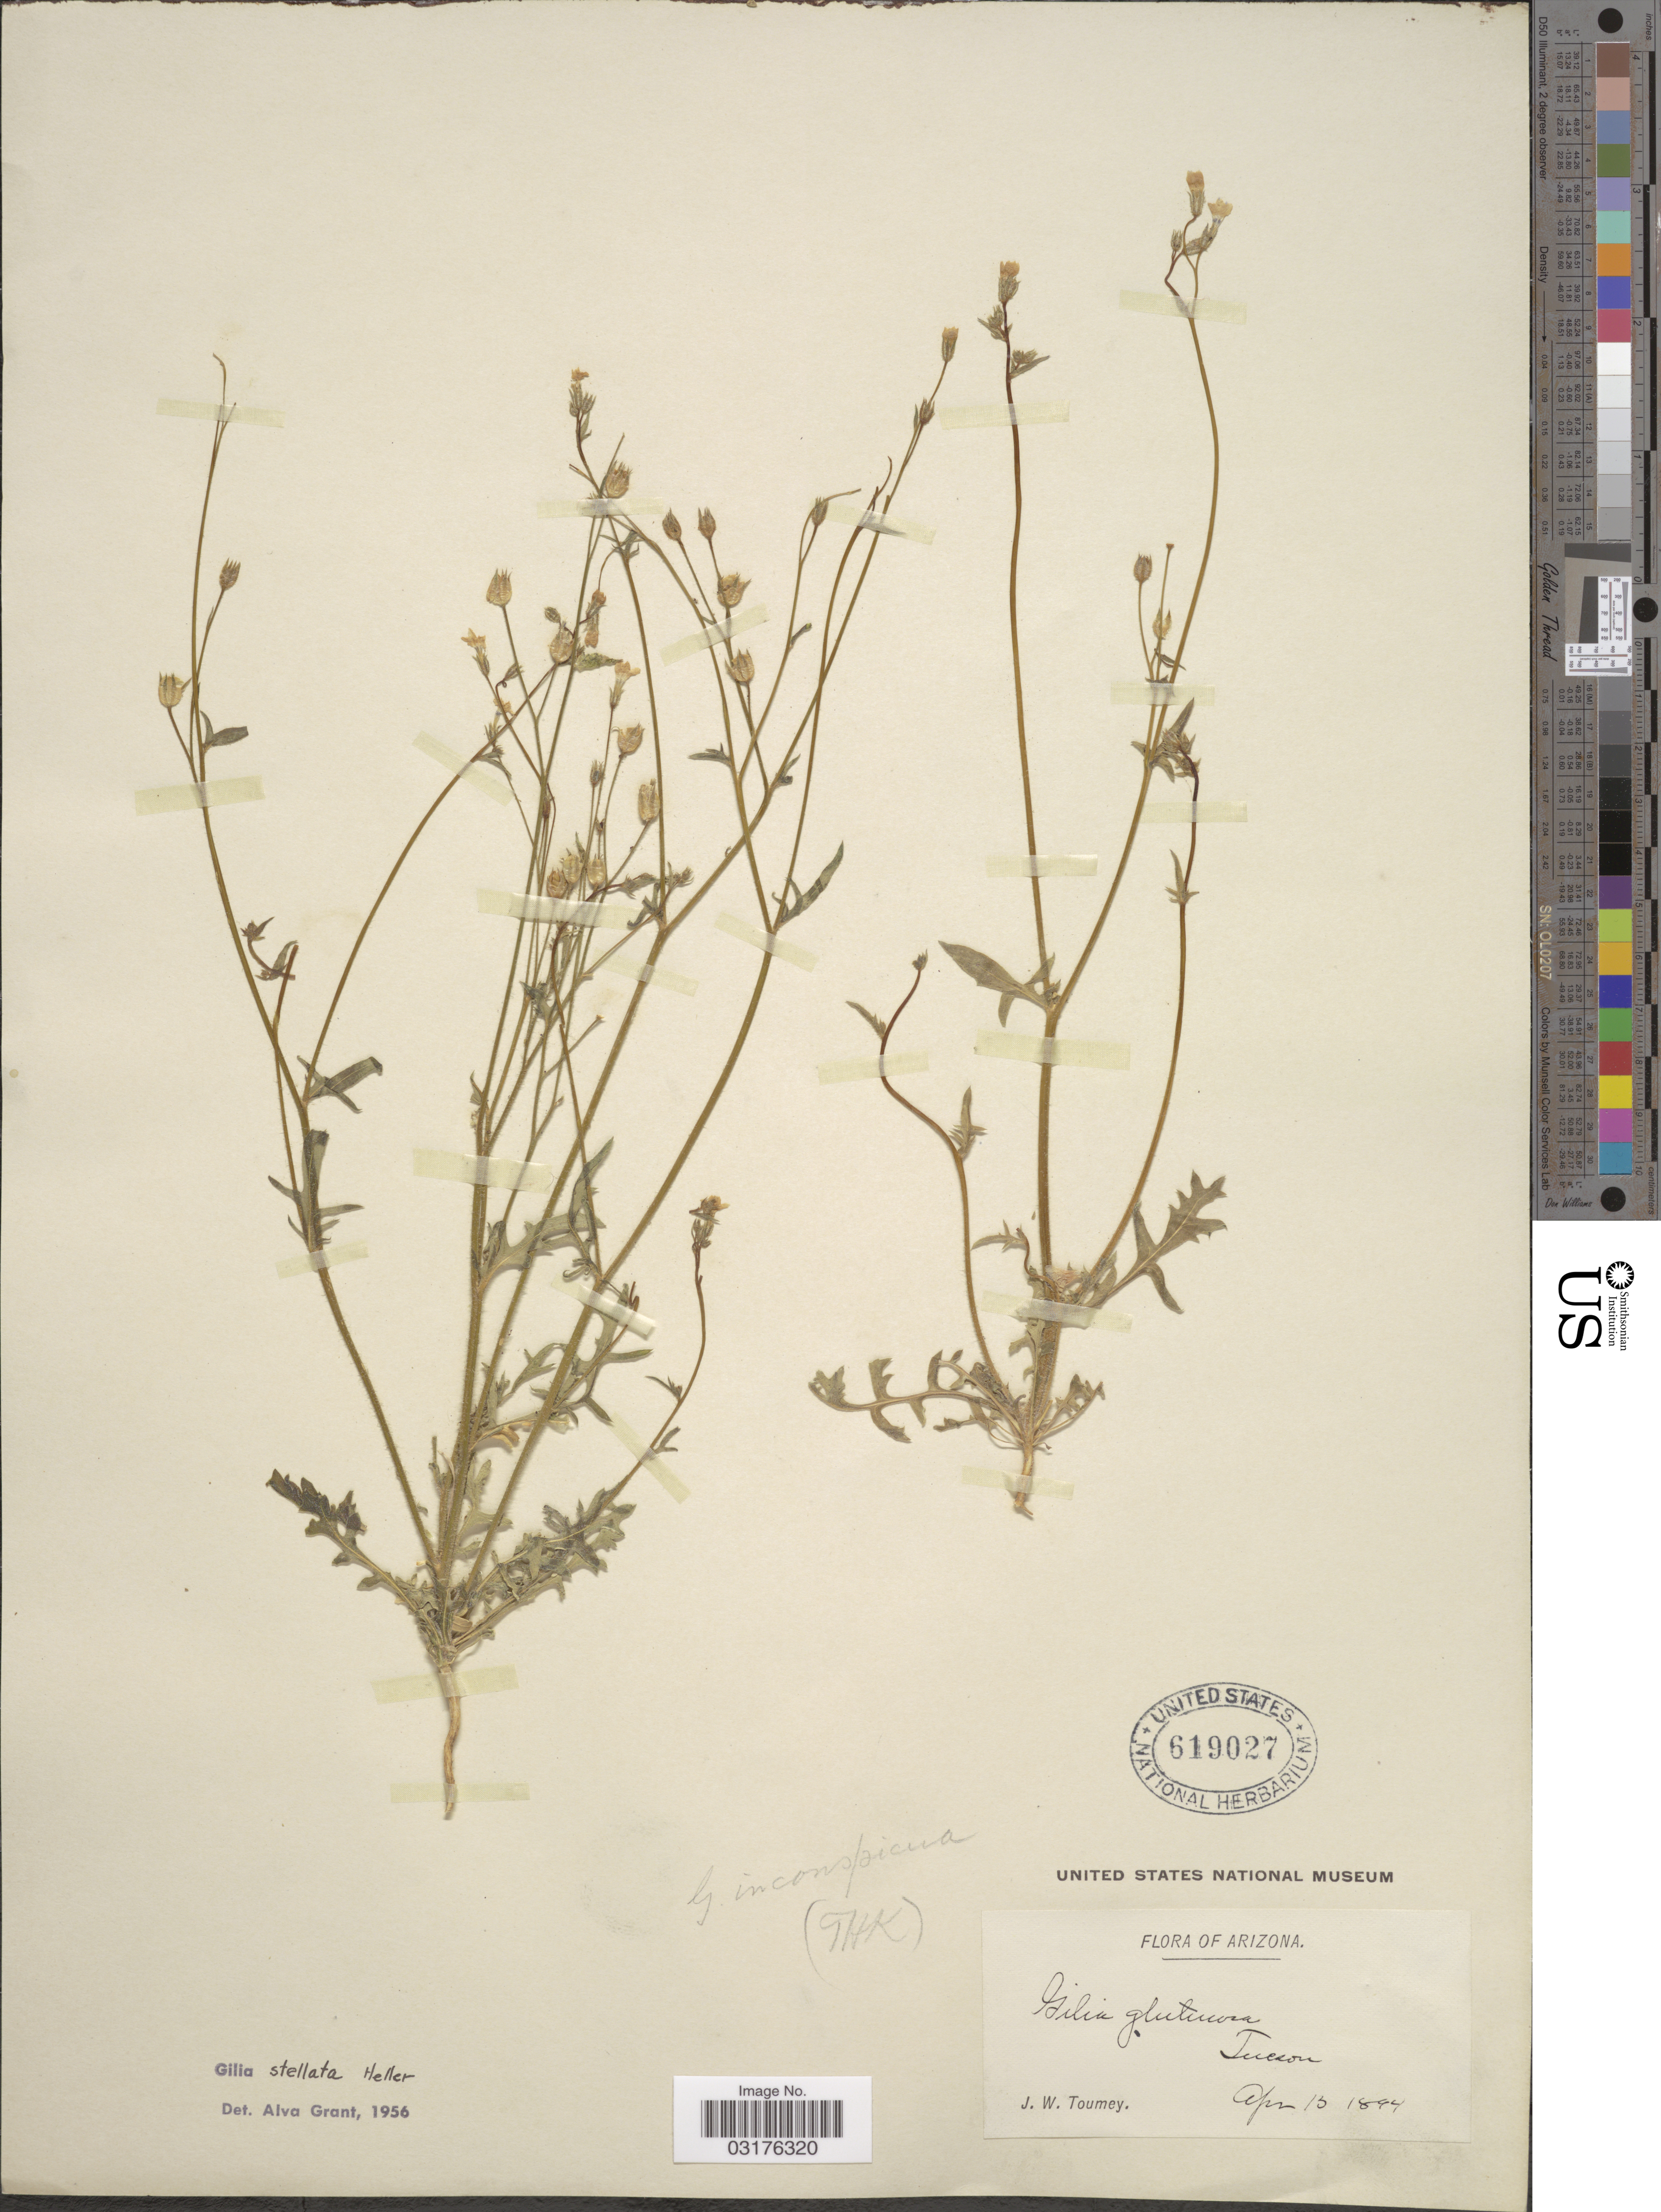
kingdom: Plantae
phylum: Tracheophyta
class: Magnoliopsida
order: Ericales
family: Polemoniaceae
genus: Gilia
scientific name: Gilia stellata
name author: A. Heller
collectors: J. W. Toumey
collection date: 1894-04-13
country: United States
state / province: Arizona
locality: Tucson.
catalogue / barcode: US 619027